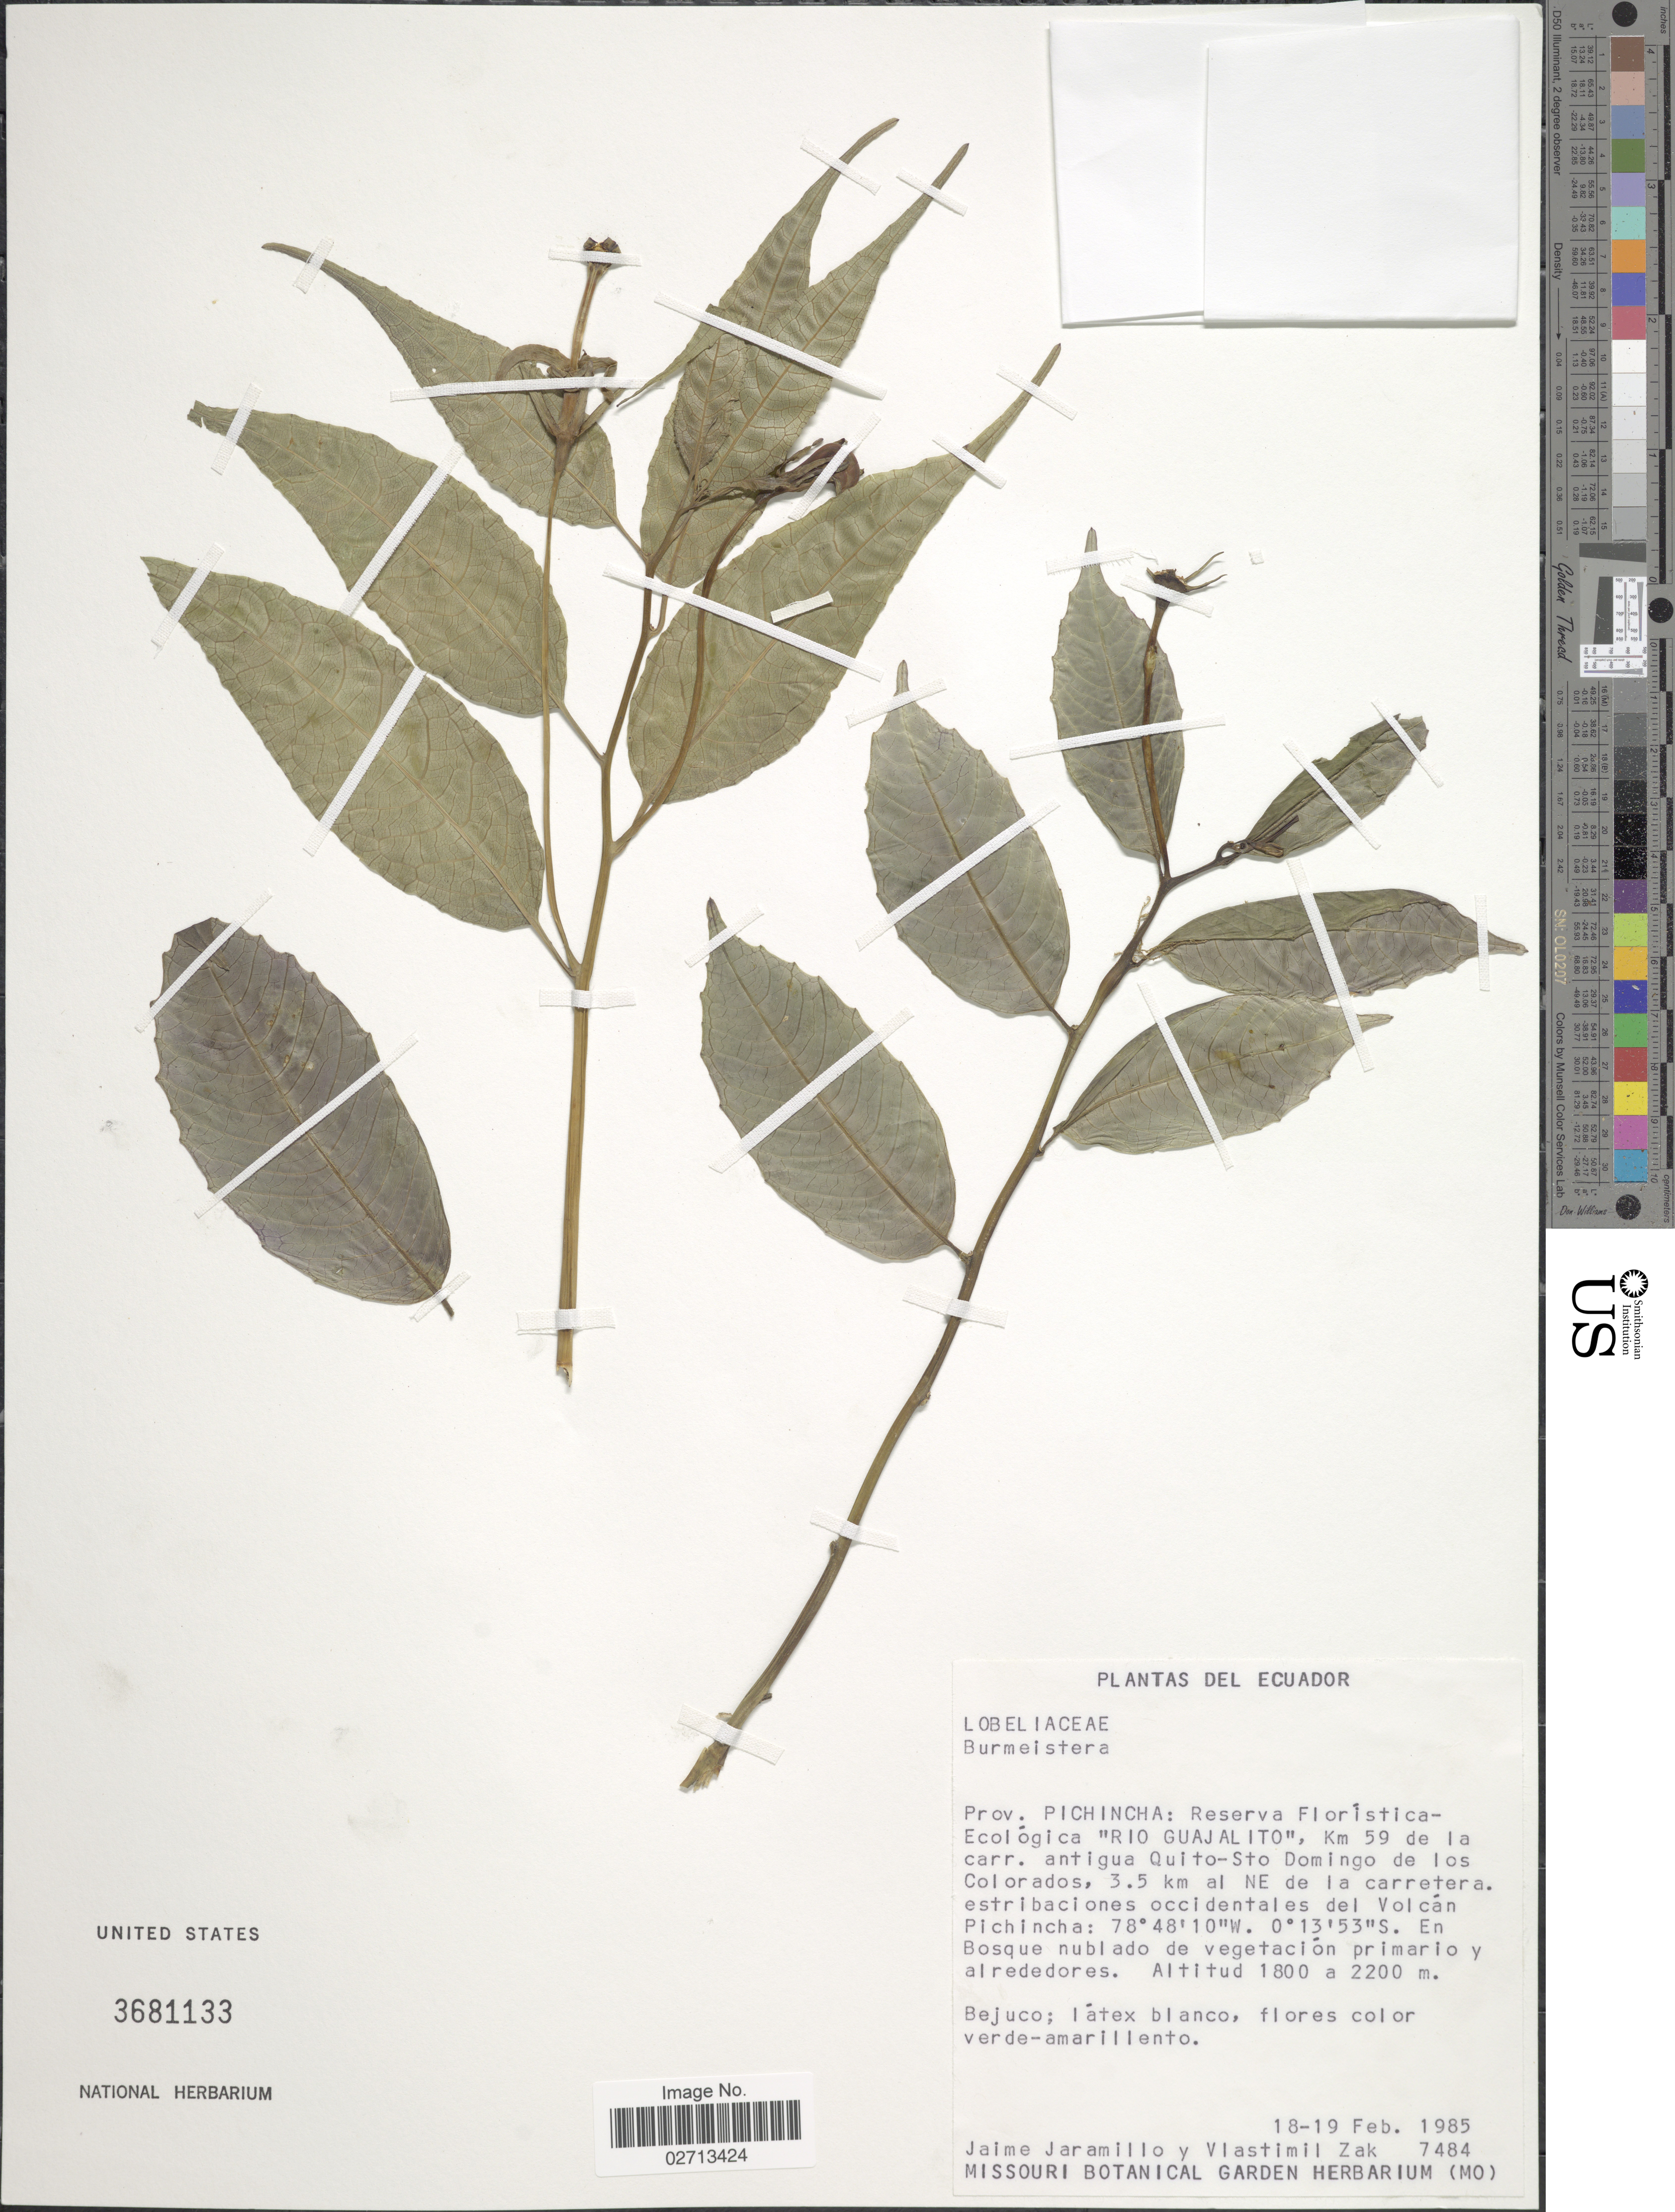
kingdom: Plantae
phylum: Tracheophyta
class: Magnoliopsida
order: Asterales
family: Campanulaceae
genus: Burmeistera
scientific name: Burmeistera sp.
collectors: J. Jaramillo & V. Zak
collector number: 7484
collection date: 1985-02-18/1985-02-19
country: Ecuador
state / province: Pichincha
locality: Reserva Floristica-Ecologica "RIO GUAJALITO", Km 59 de la carr. antigua Quito-Sto Domingo de los Colorados, 3.5 km al NE de la carretera. Estribaciones occidentales del Volcán Pichincha.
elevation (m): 1800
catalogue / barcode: US 3681133